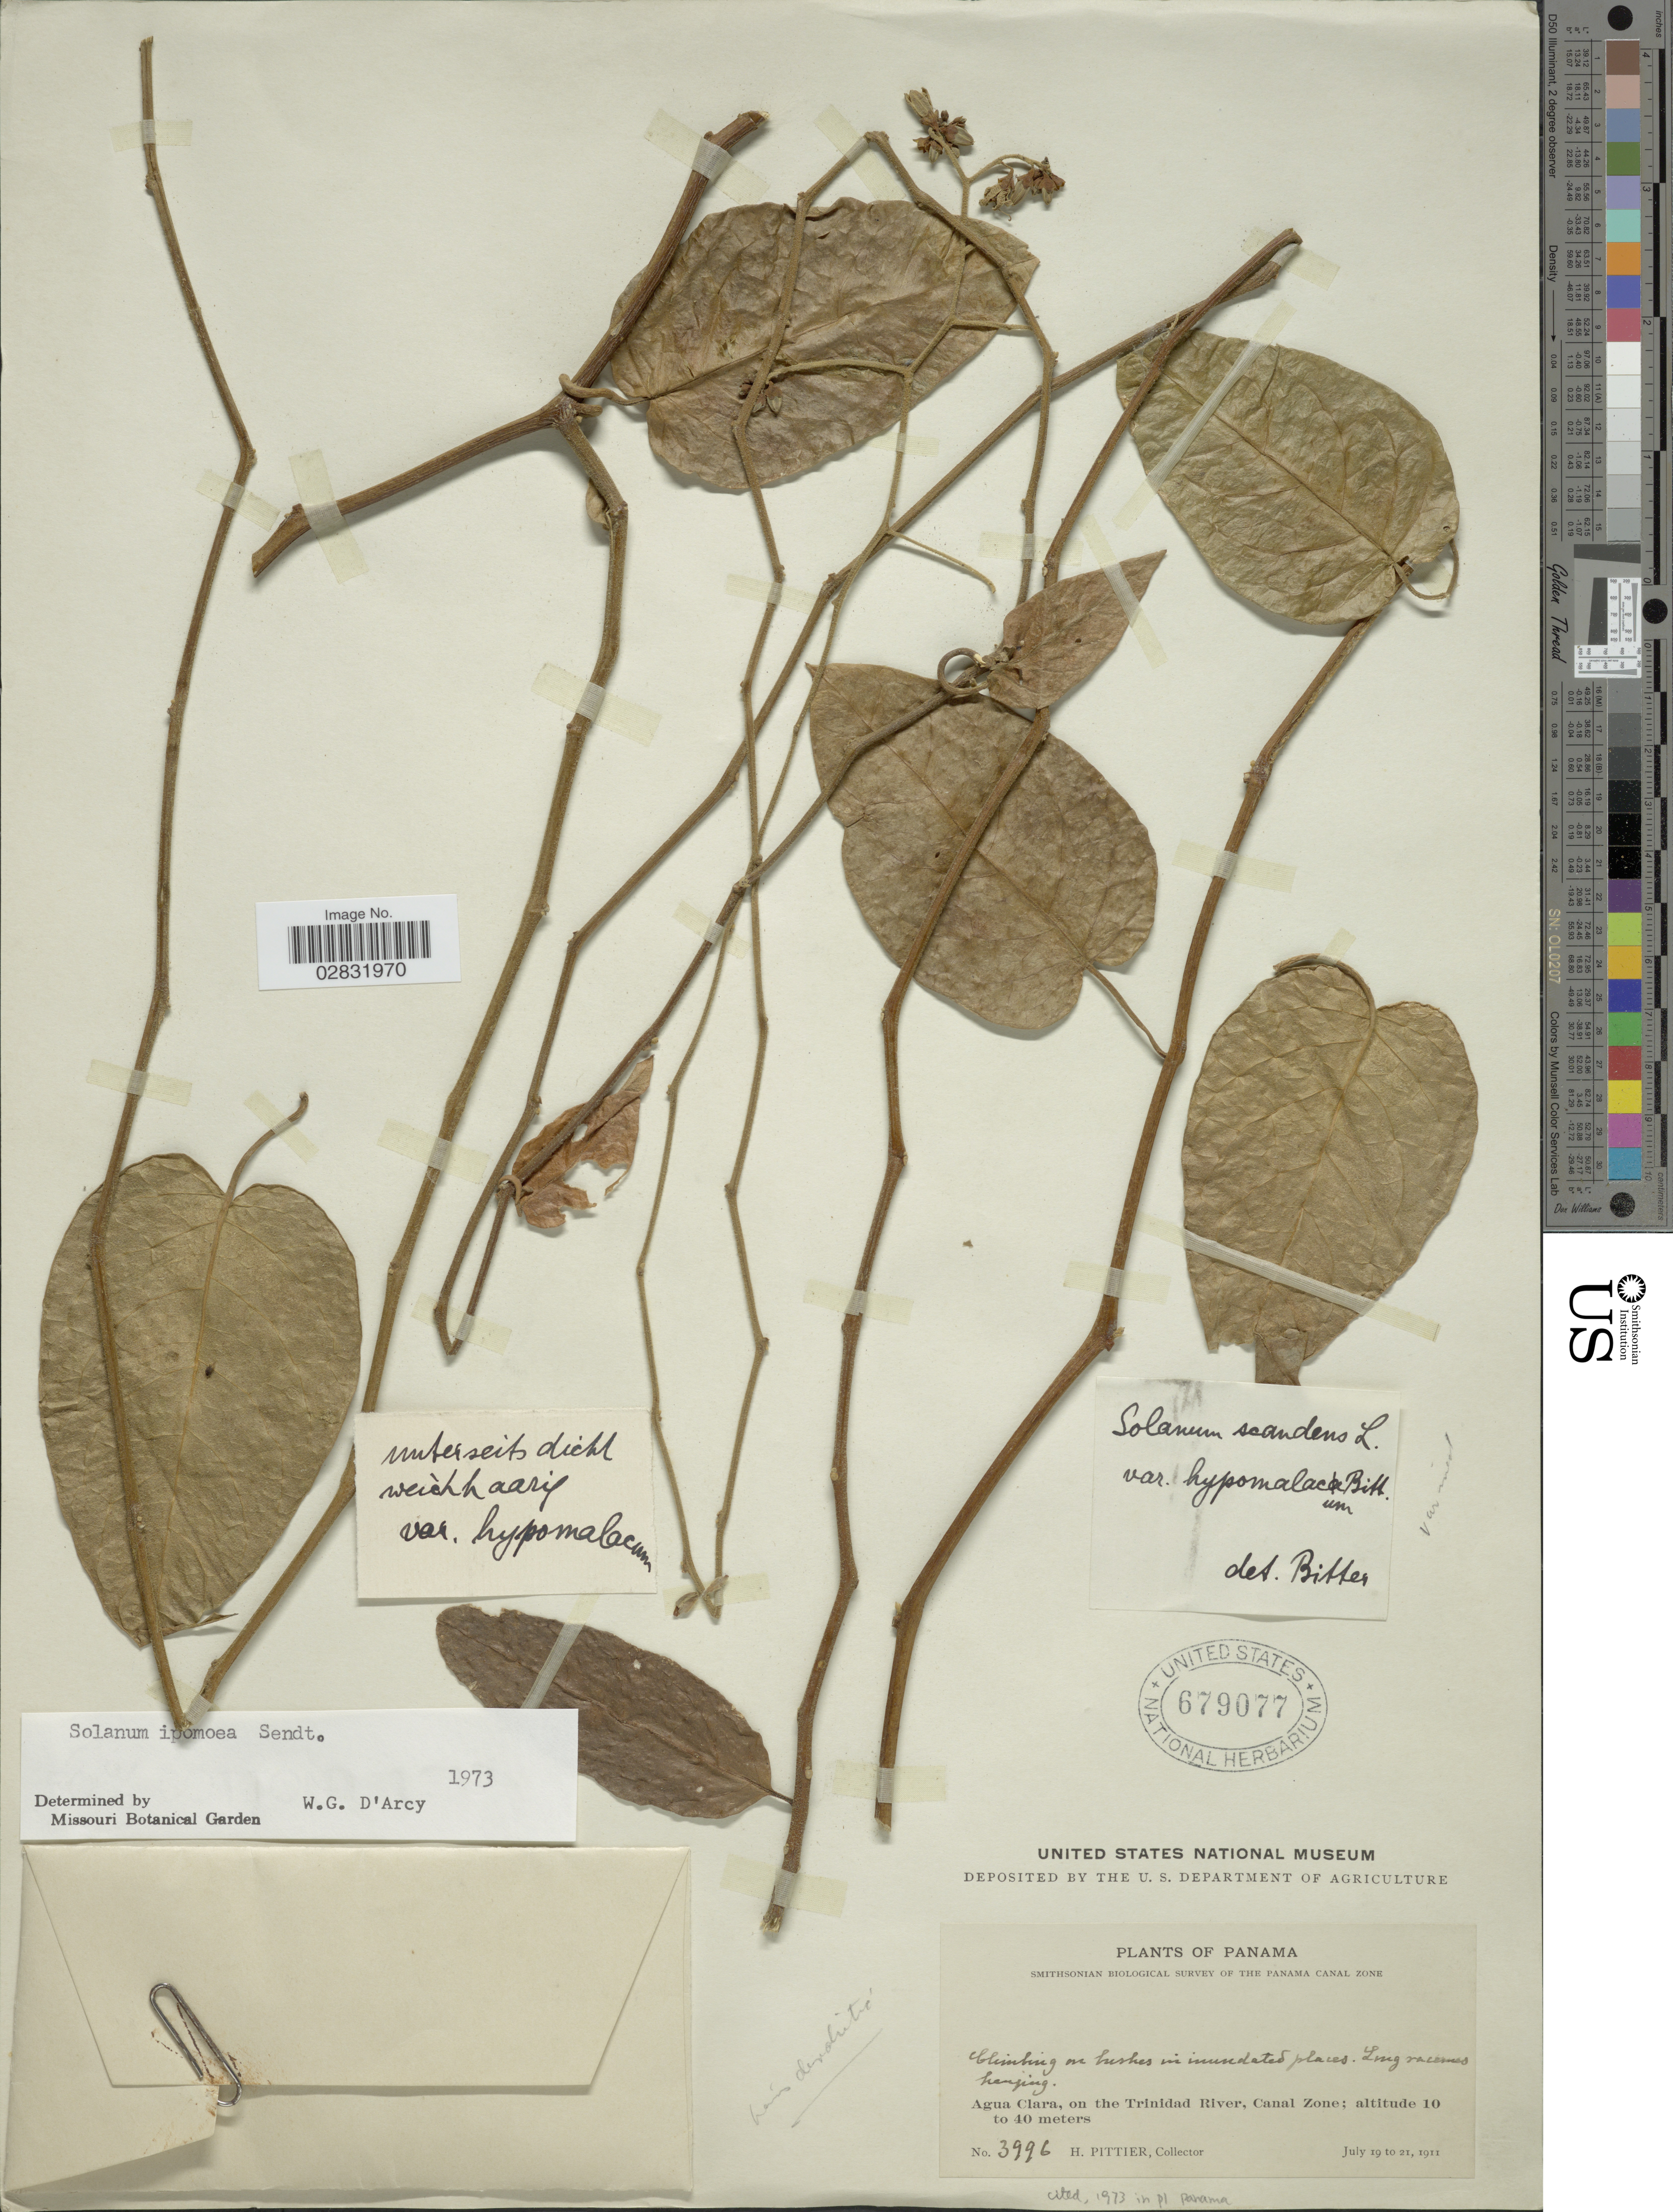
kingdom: Plantae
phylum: Tracheophyta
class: Magnoliopsida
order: Solanales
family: Solanaceae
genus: Solanum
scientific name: Solanum ipomoea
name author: Sendtn.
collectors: H. F. Pittier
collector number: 3996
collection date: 1911-07-19/1911-07-21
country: Panama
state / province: Colón / Panamá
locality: Agua Clara, on the Trinidad River, Canal Zone.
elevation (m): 10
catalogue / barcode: US 679077